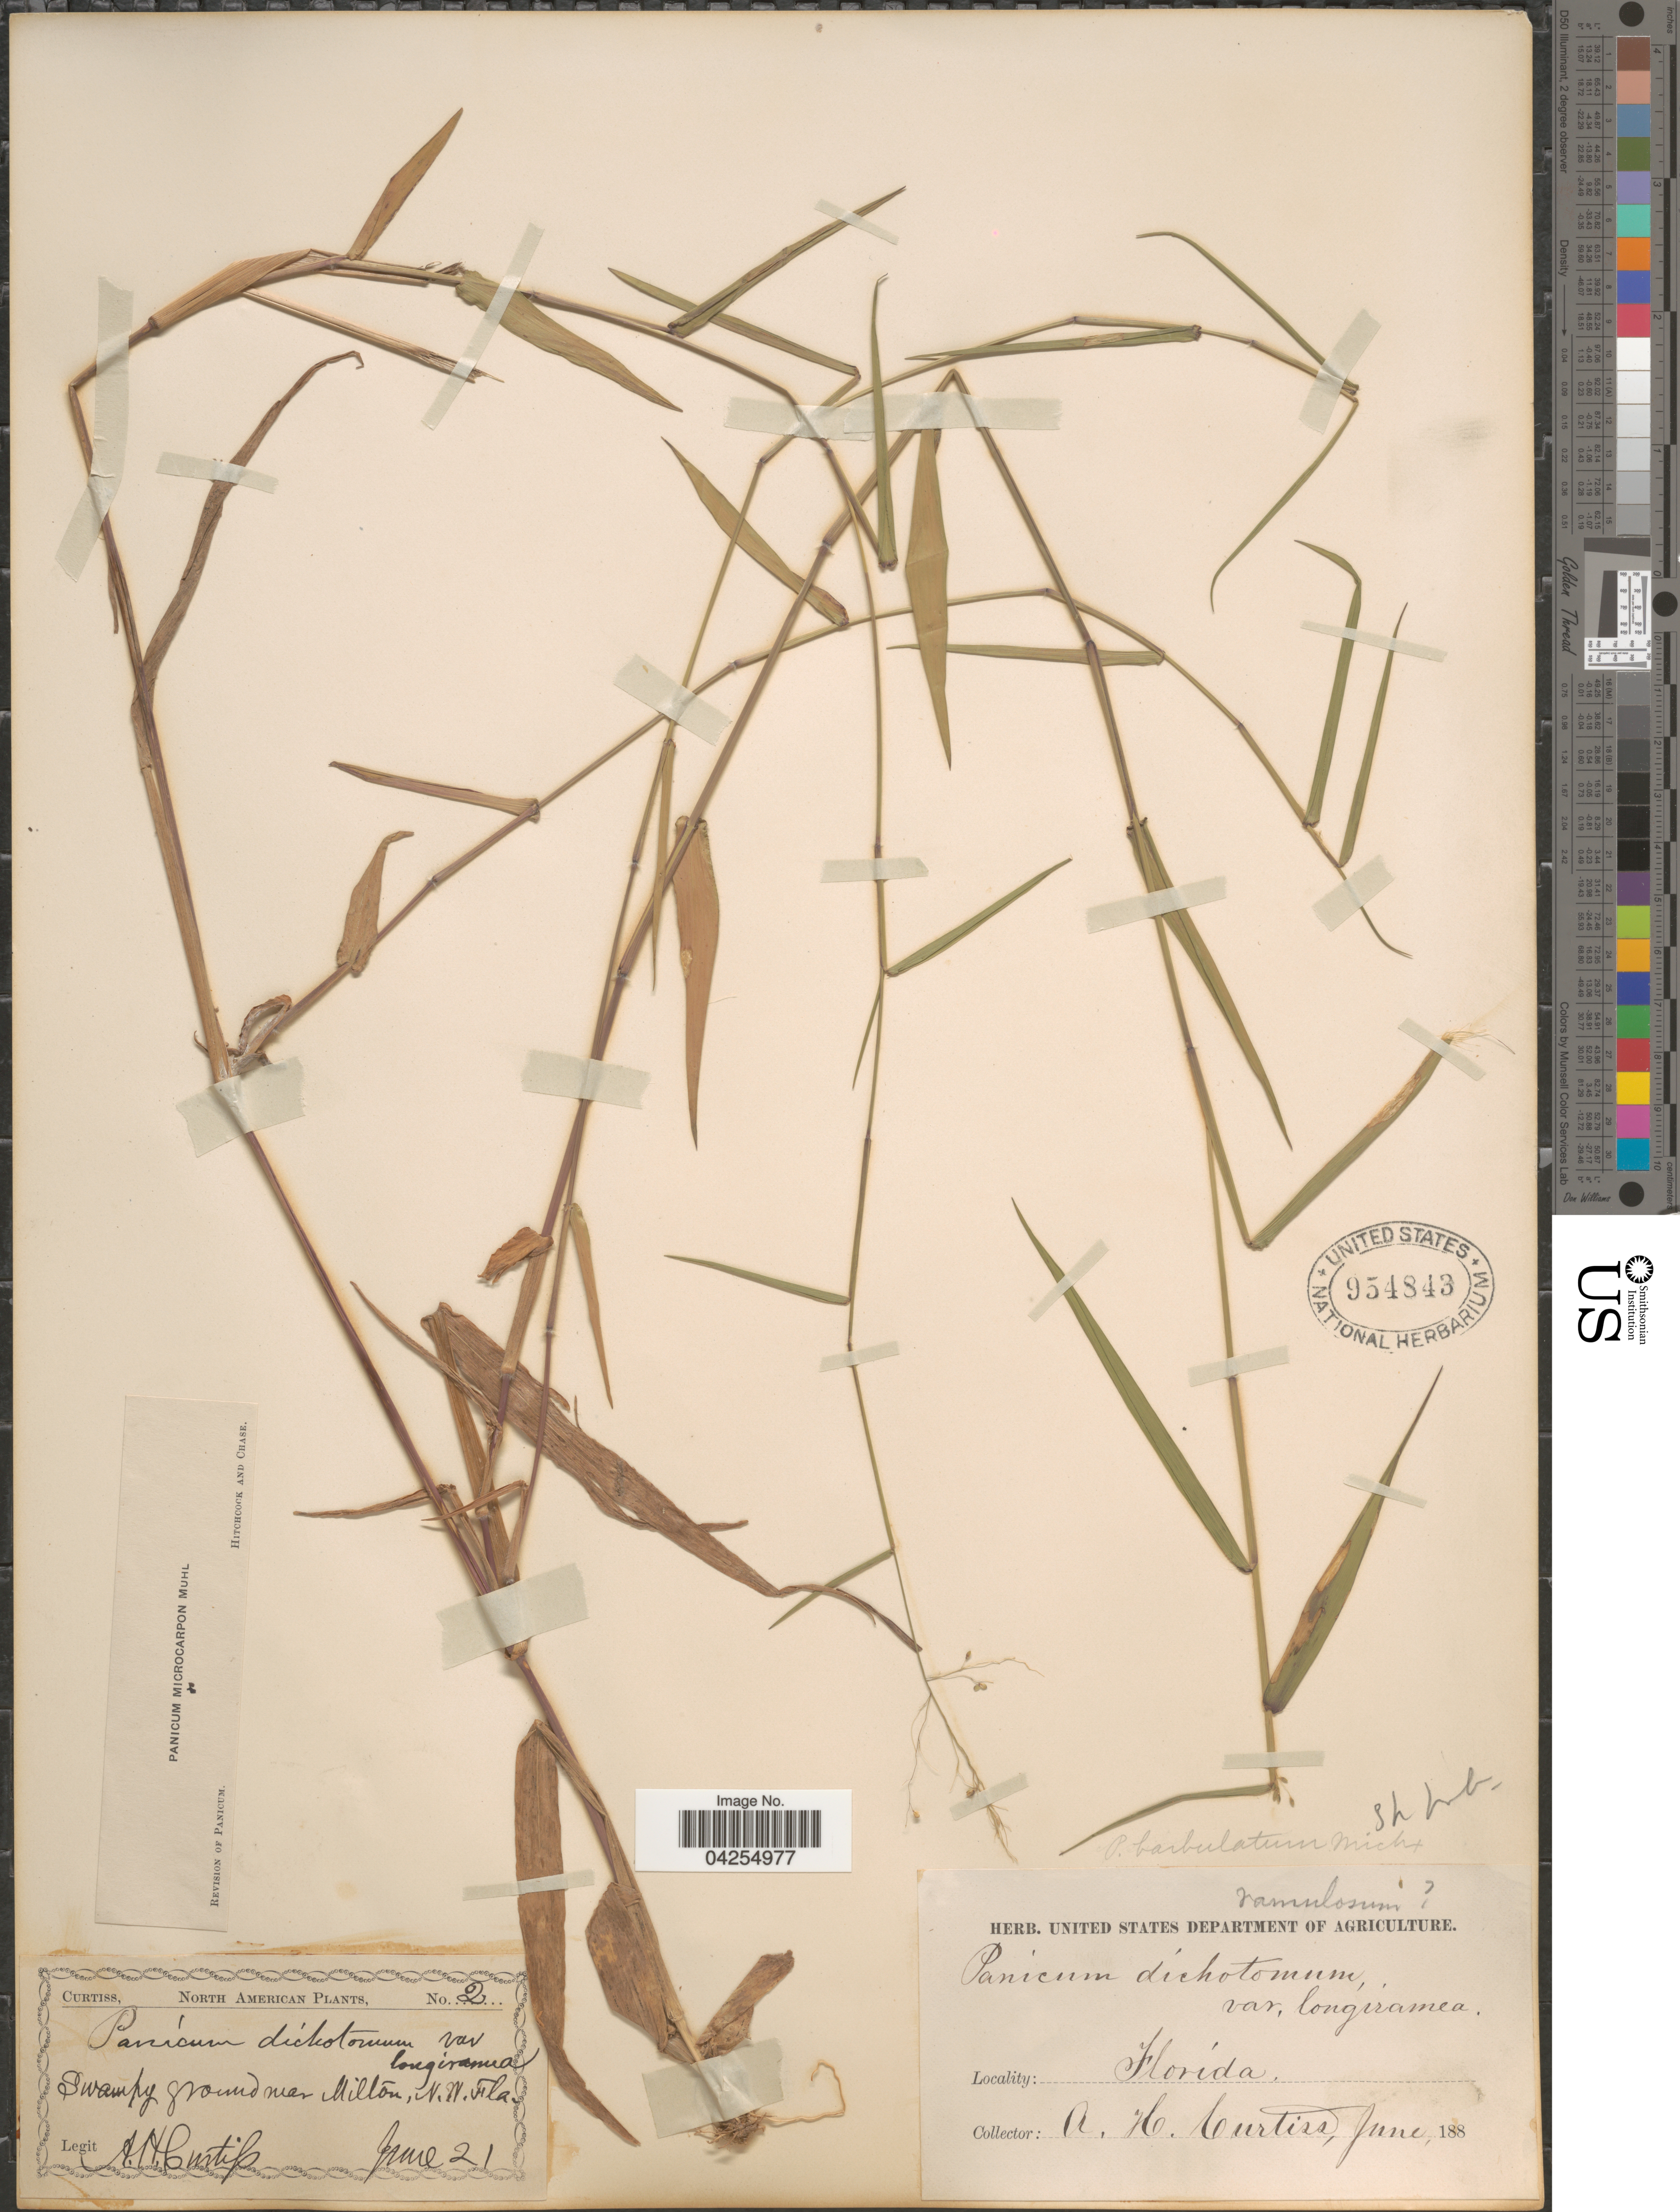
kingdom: Plantae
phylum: Tracheophyta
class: Liliopsida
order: Poales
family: Poaceae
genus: Dichanthelium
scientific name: Dichanthelium dichotomum var. dichotomum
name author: (L.) Gould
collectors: A. H. Curtiss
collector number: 2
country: United States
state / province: Florida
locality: Swampy ground near Milton, N.W. Fla.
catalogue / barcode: US 954843